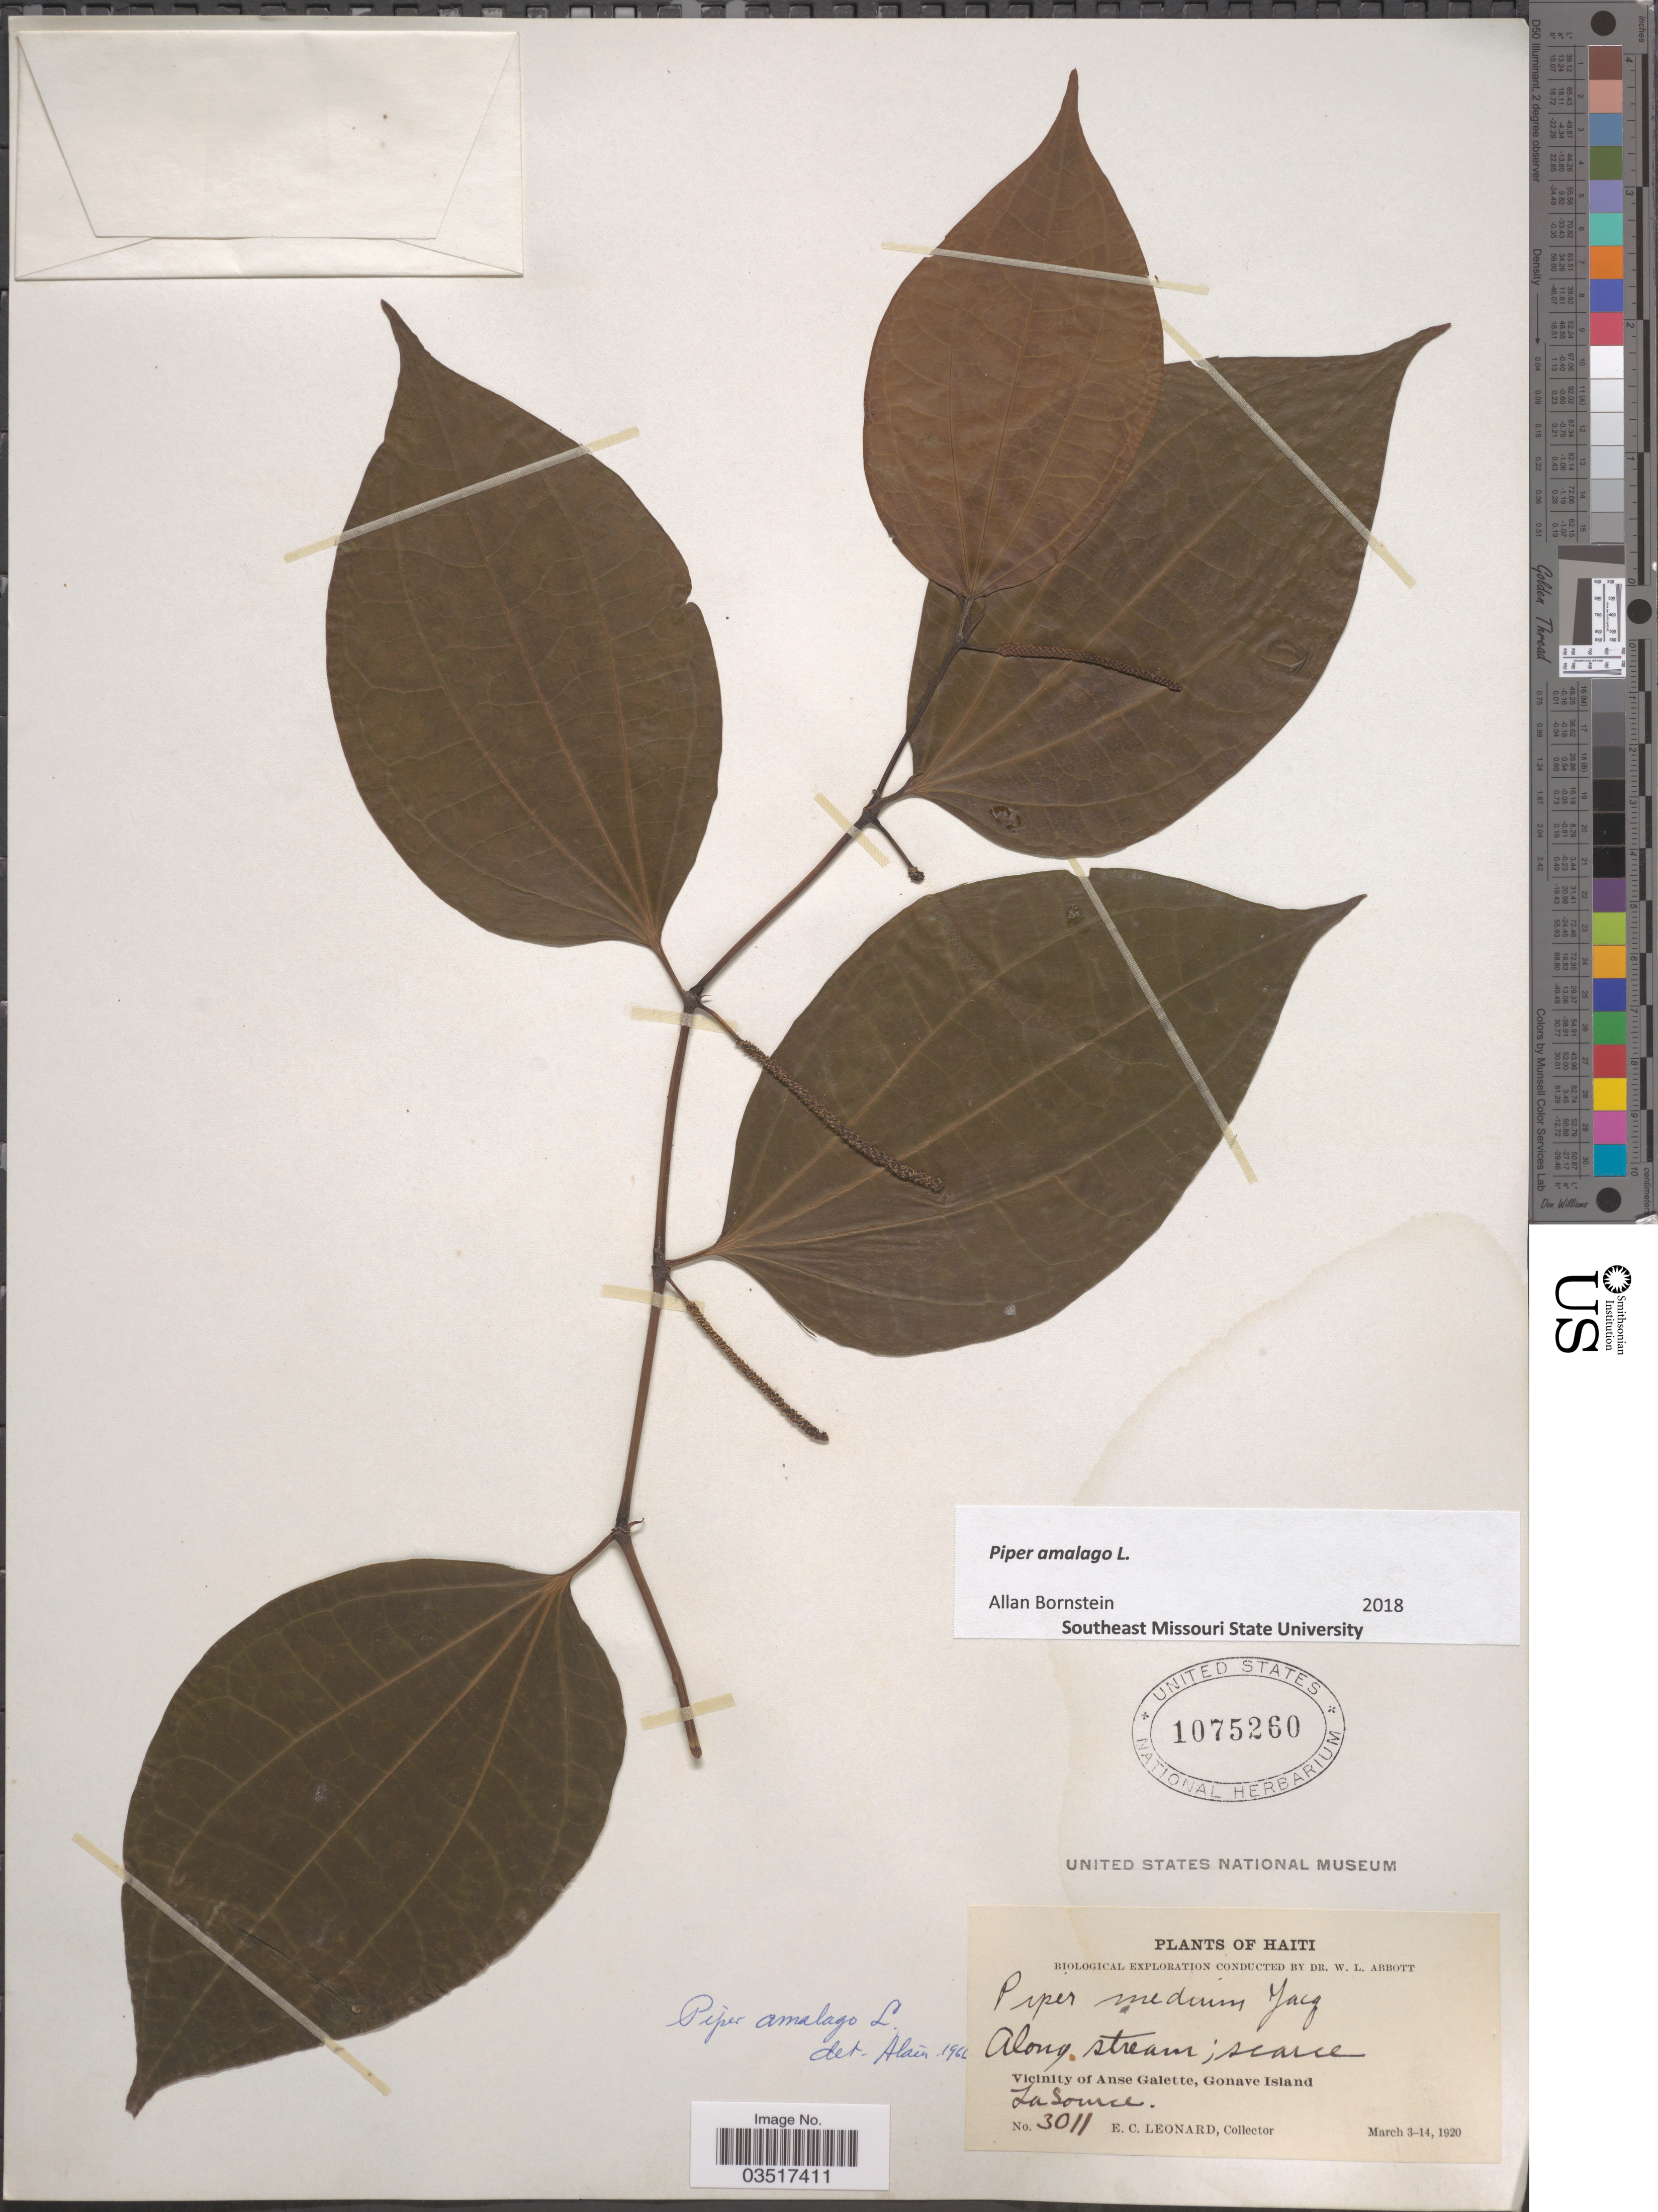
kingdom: Plantae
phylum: Tracheophyta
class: Magnoliopsida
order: Piperales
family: Piperaceae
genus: Piper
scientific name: Piper amalago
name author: L.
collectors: E. C. Leonard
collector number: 3011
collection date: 1920-03-03/1920-03-14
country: Haiti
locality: Along stream.Vicinity of Anse Galette, Gonave Island. La Source.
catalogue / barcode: US 1075260